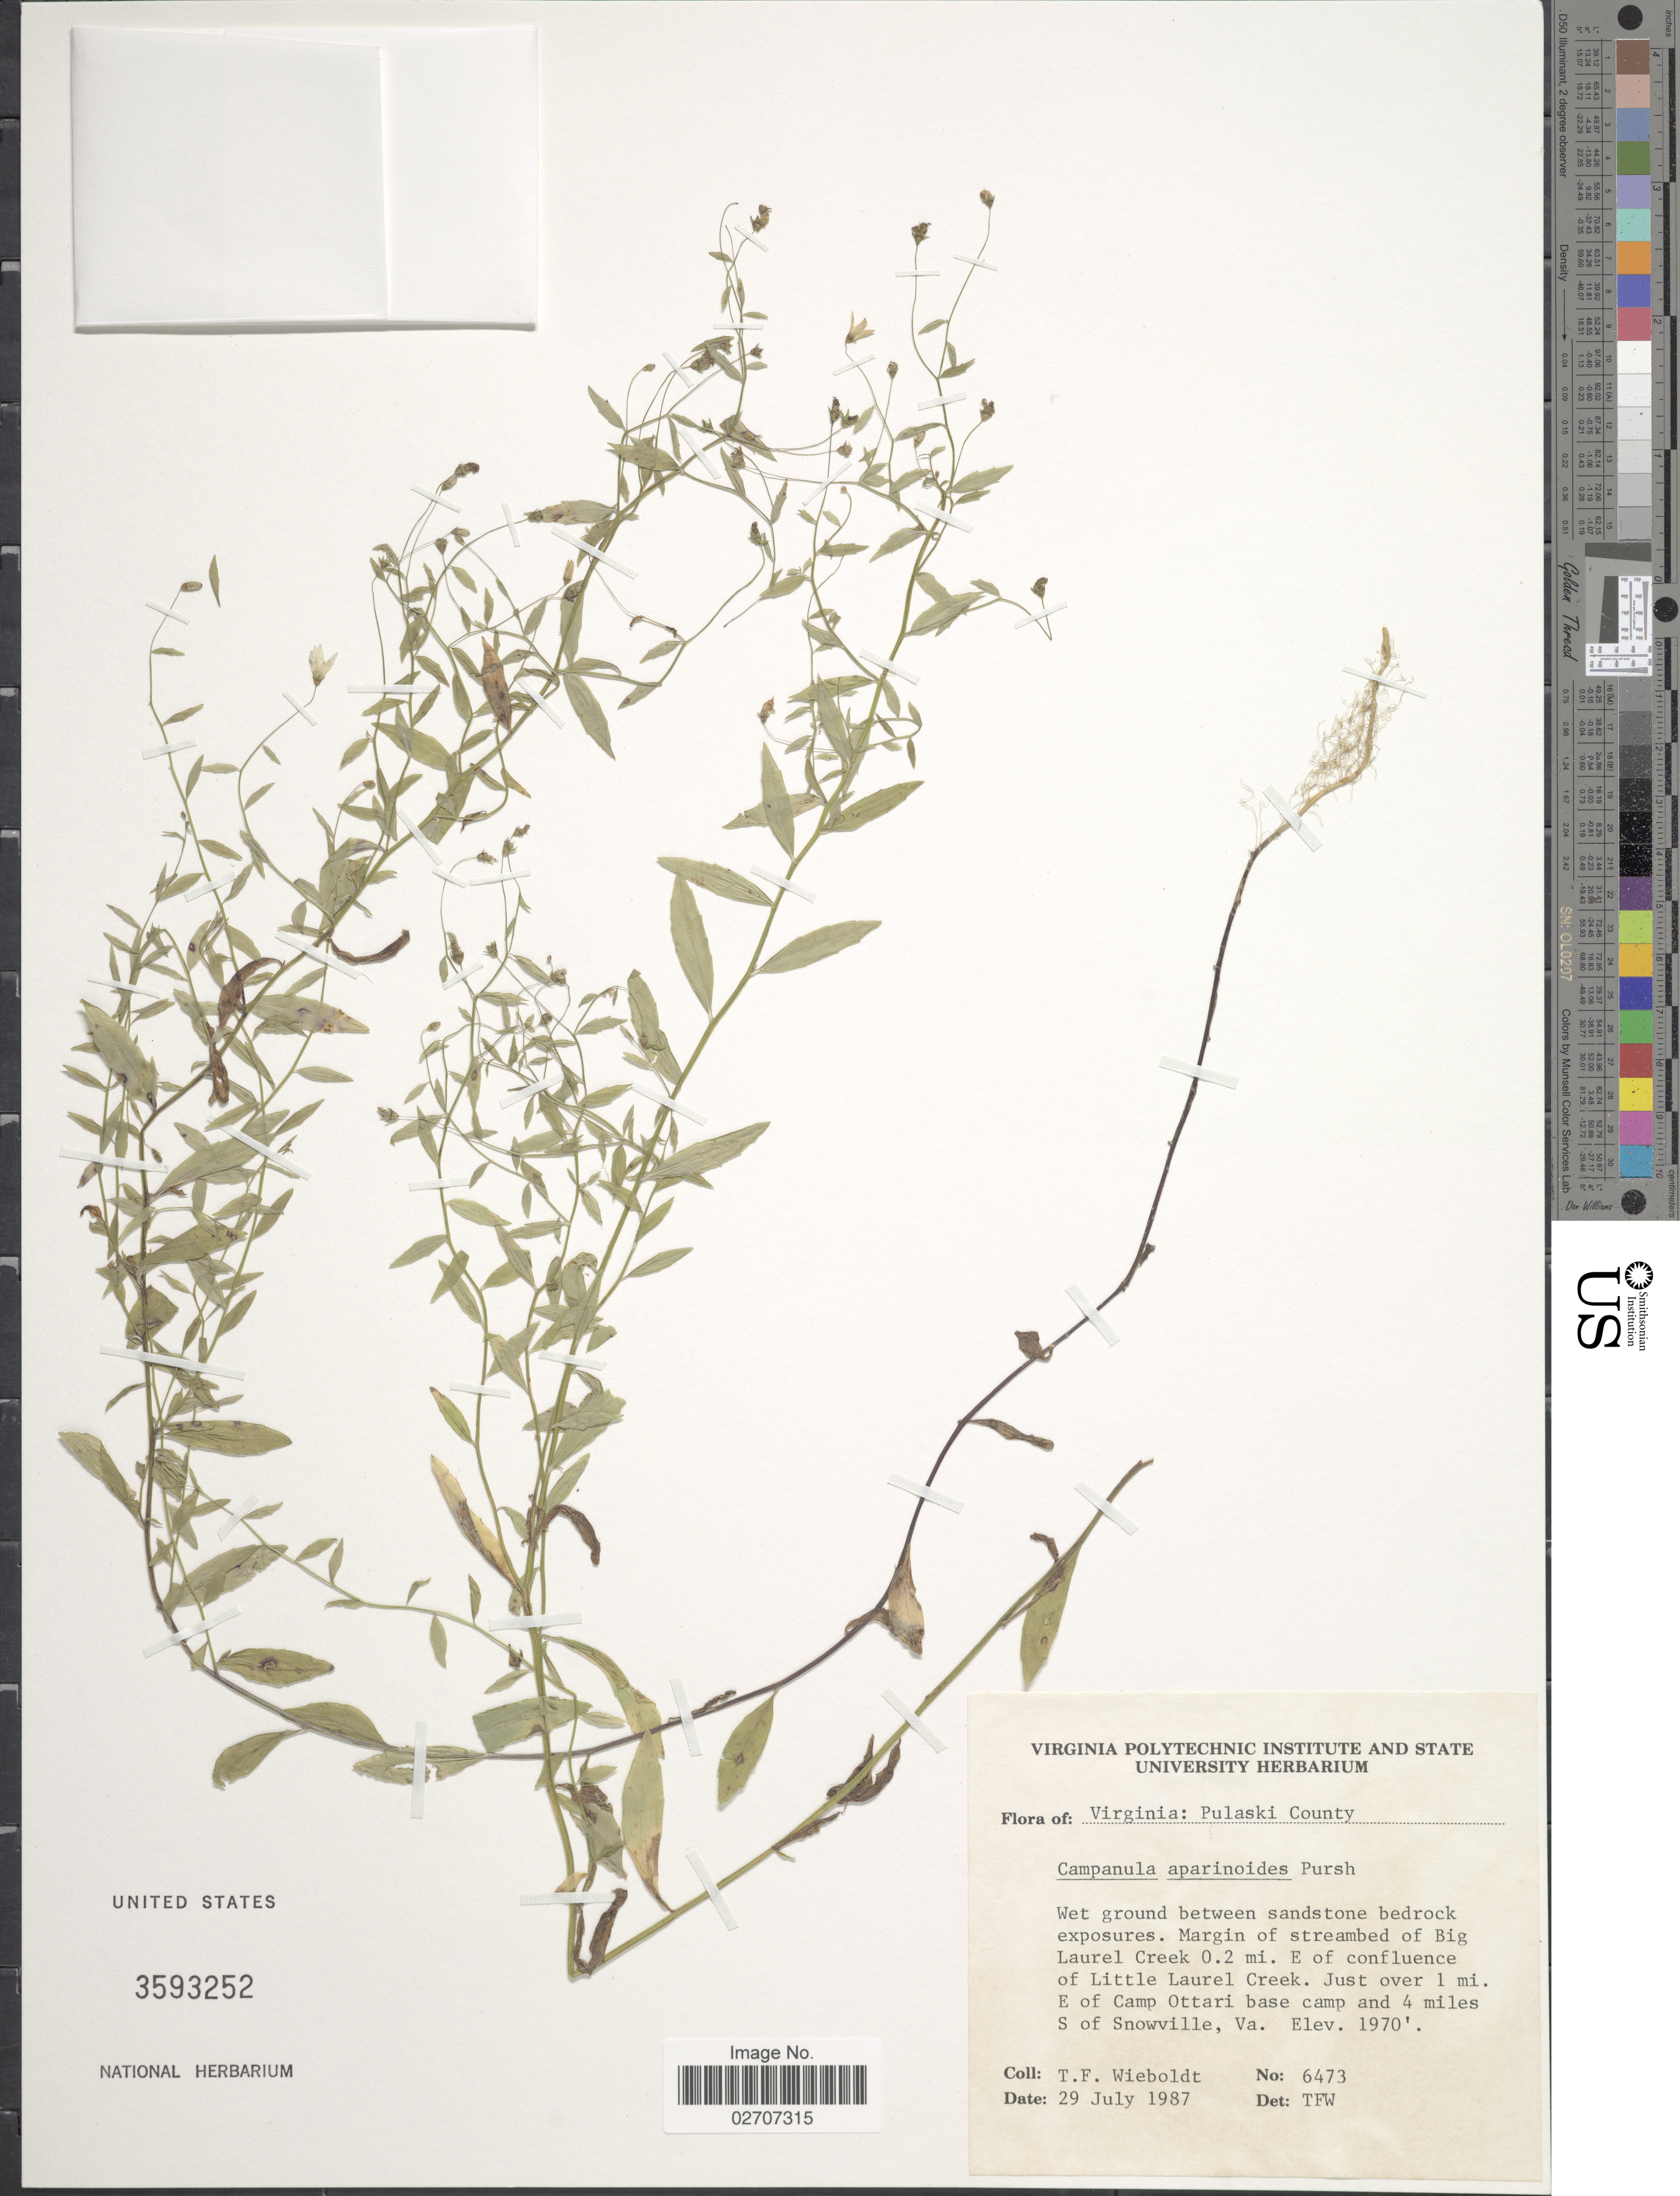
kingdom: Plantae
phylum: Tracheophyta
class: Magnoliopsida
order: Asterales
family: Campanulaceae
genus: Campanula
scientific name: Campanula aparinoides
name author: Pursh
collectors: T. Wieboldt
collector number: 6473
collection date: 1987-07-29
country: United States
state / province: Virginia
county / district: Pulaski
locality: Pulaski County, wet ground between sandstone bedrock exposures, Margin of streambed of Big Laurel Creek 0.2 mi. E of confluence of Little Laurel Creek, just over 1 mi. E of Camp Ottari base camp and 4 miles S of Snowville.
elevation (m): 600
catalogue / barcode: US 3593252